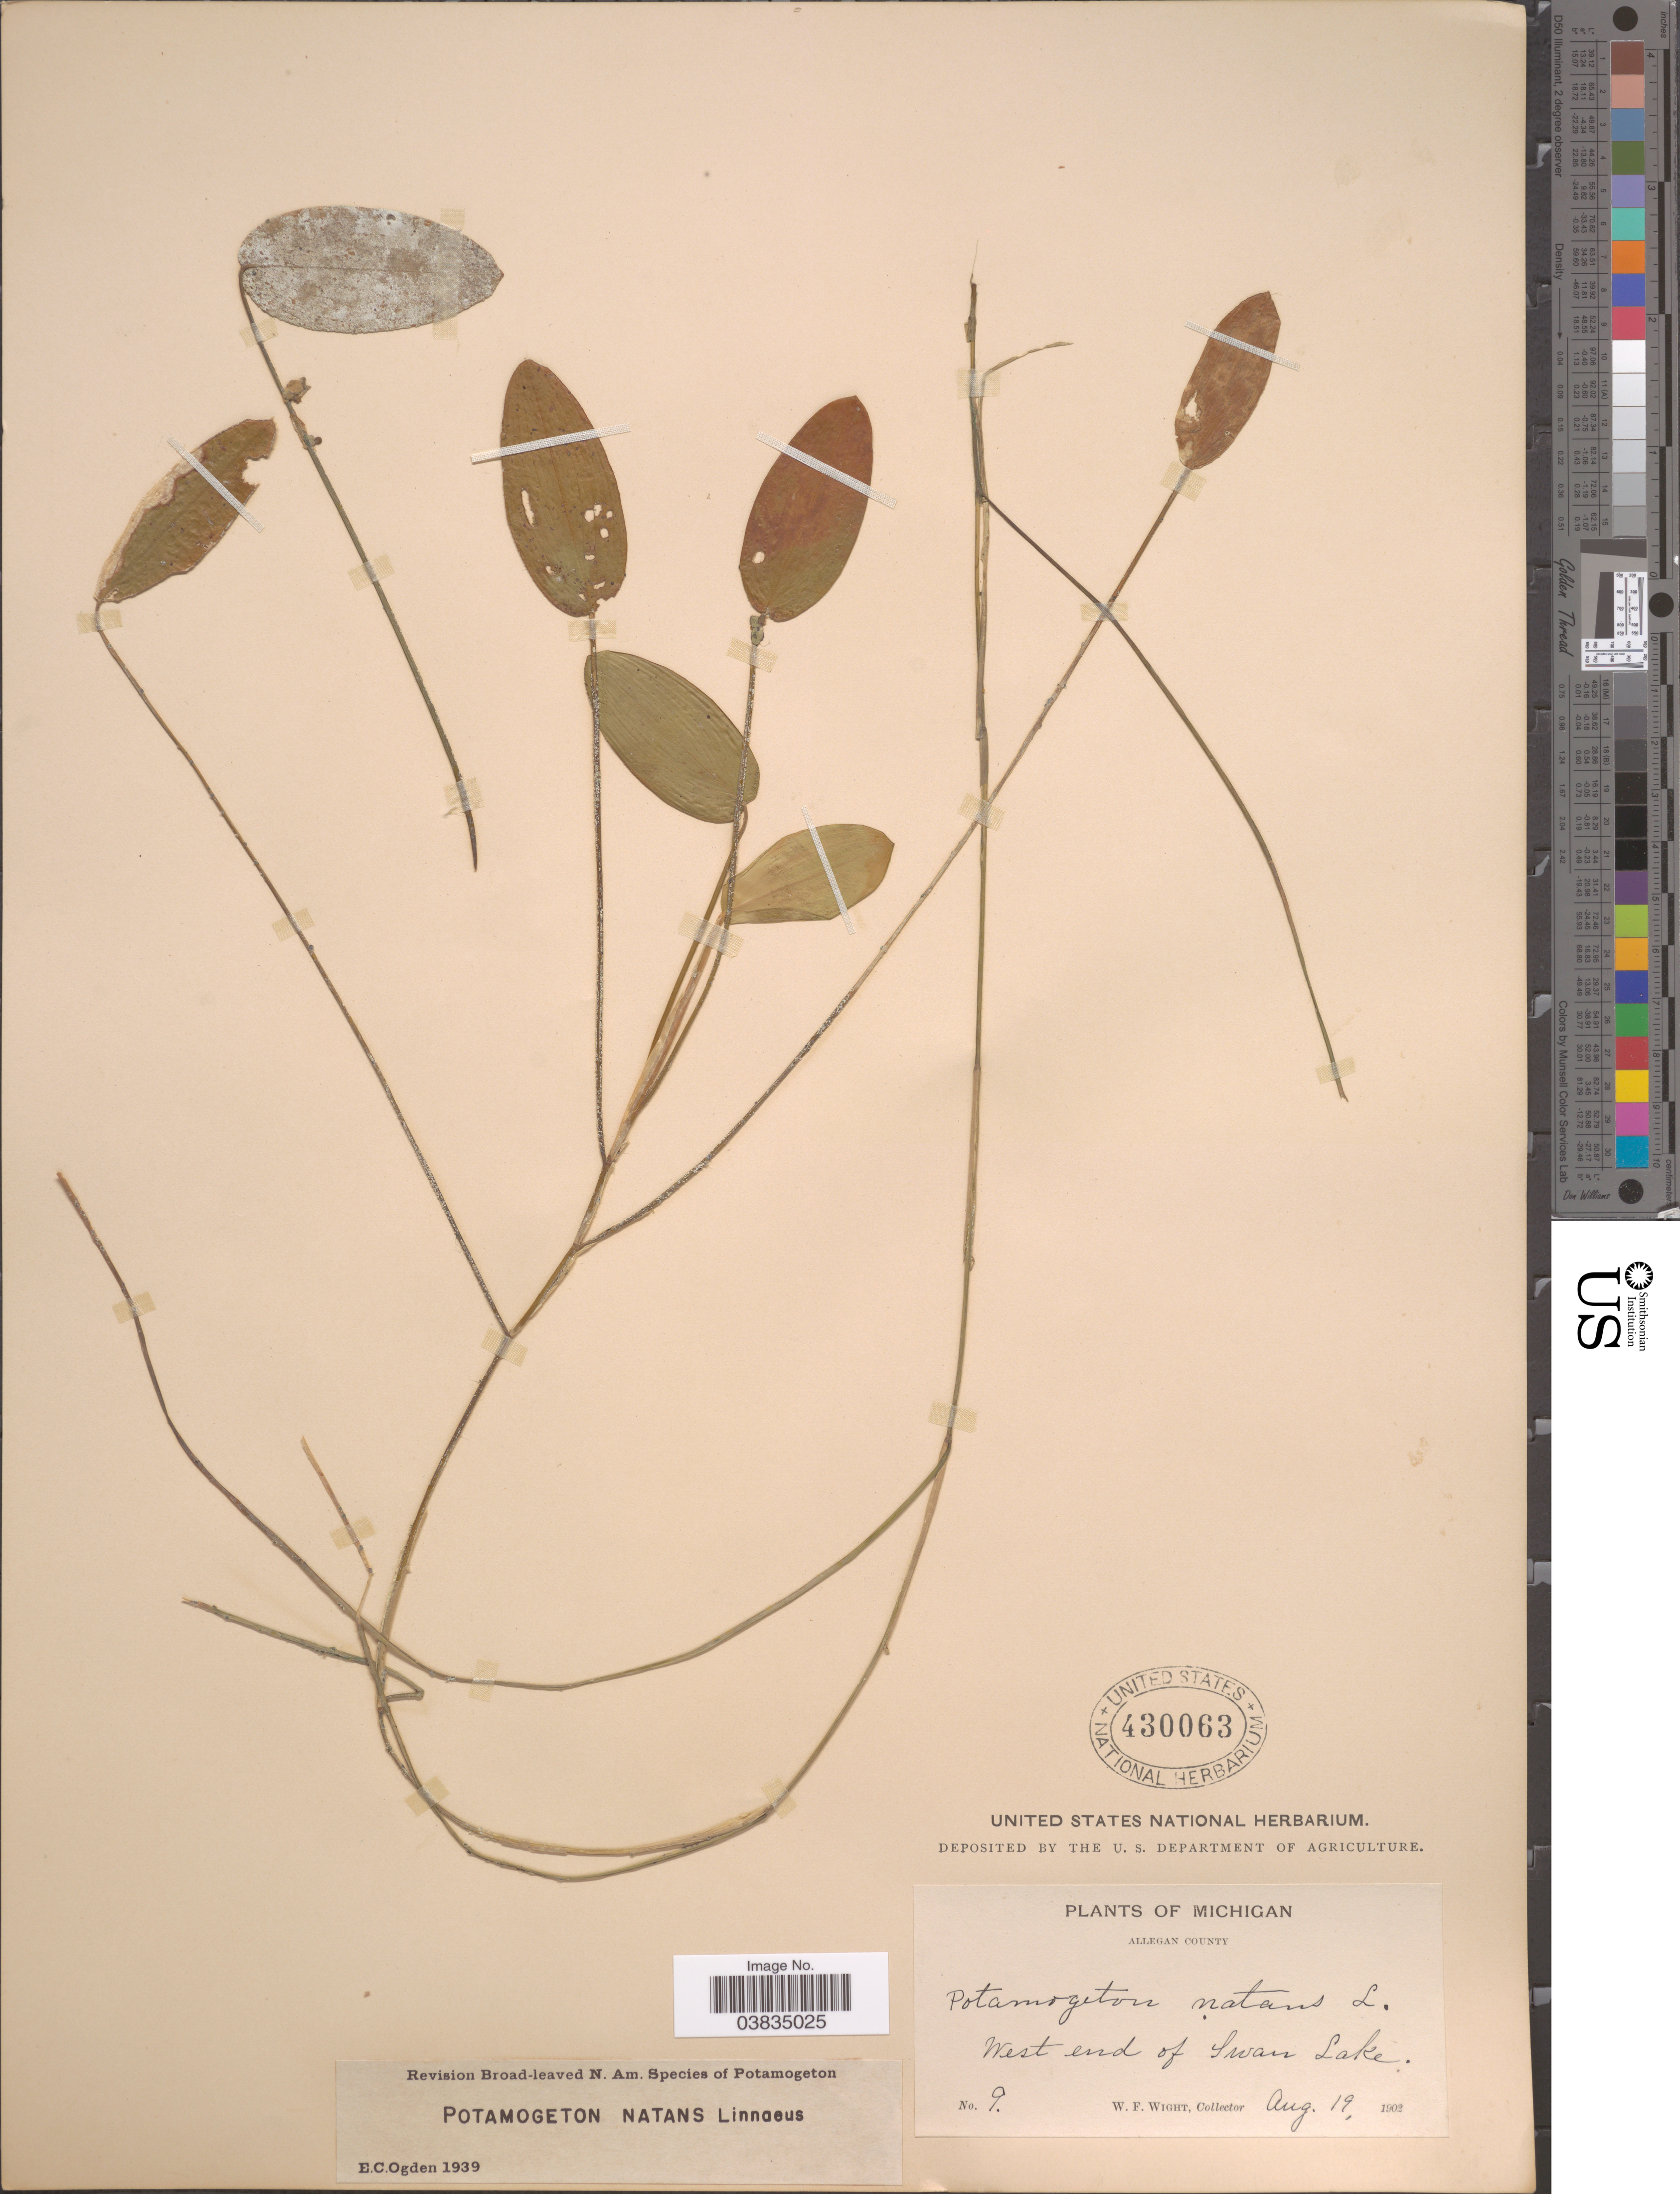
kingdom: Plantae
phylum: Tracheophyta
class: Liliopsida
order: Alismatales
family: Potamogetonaceae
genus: Potamogeton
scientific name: Potamogeton natans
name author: L.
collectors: W. Wight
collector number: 9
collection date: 1902-08-19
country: United States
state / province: Michigan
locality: Allegan County. West end of Swan Lake.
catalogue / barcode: US 430063